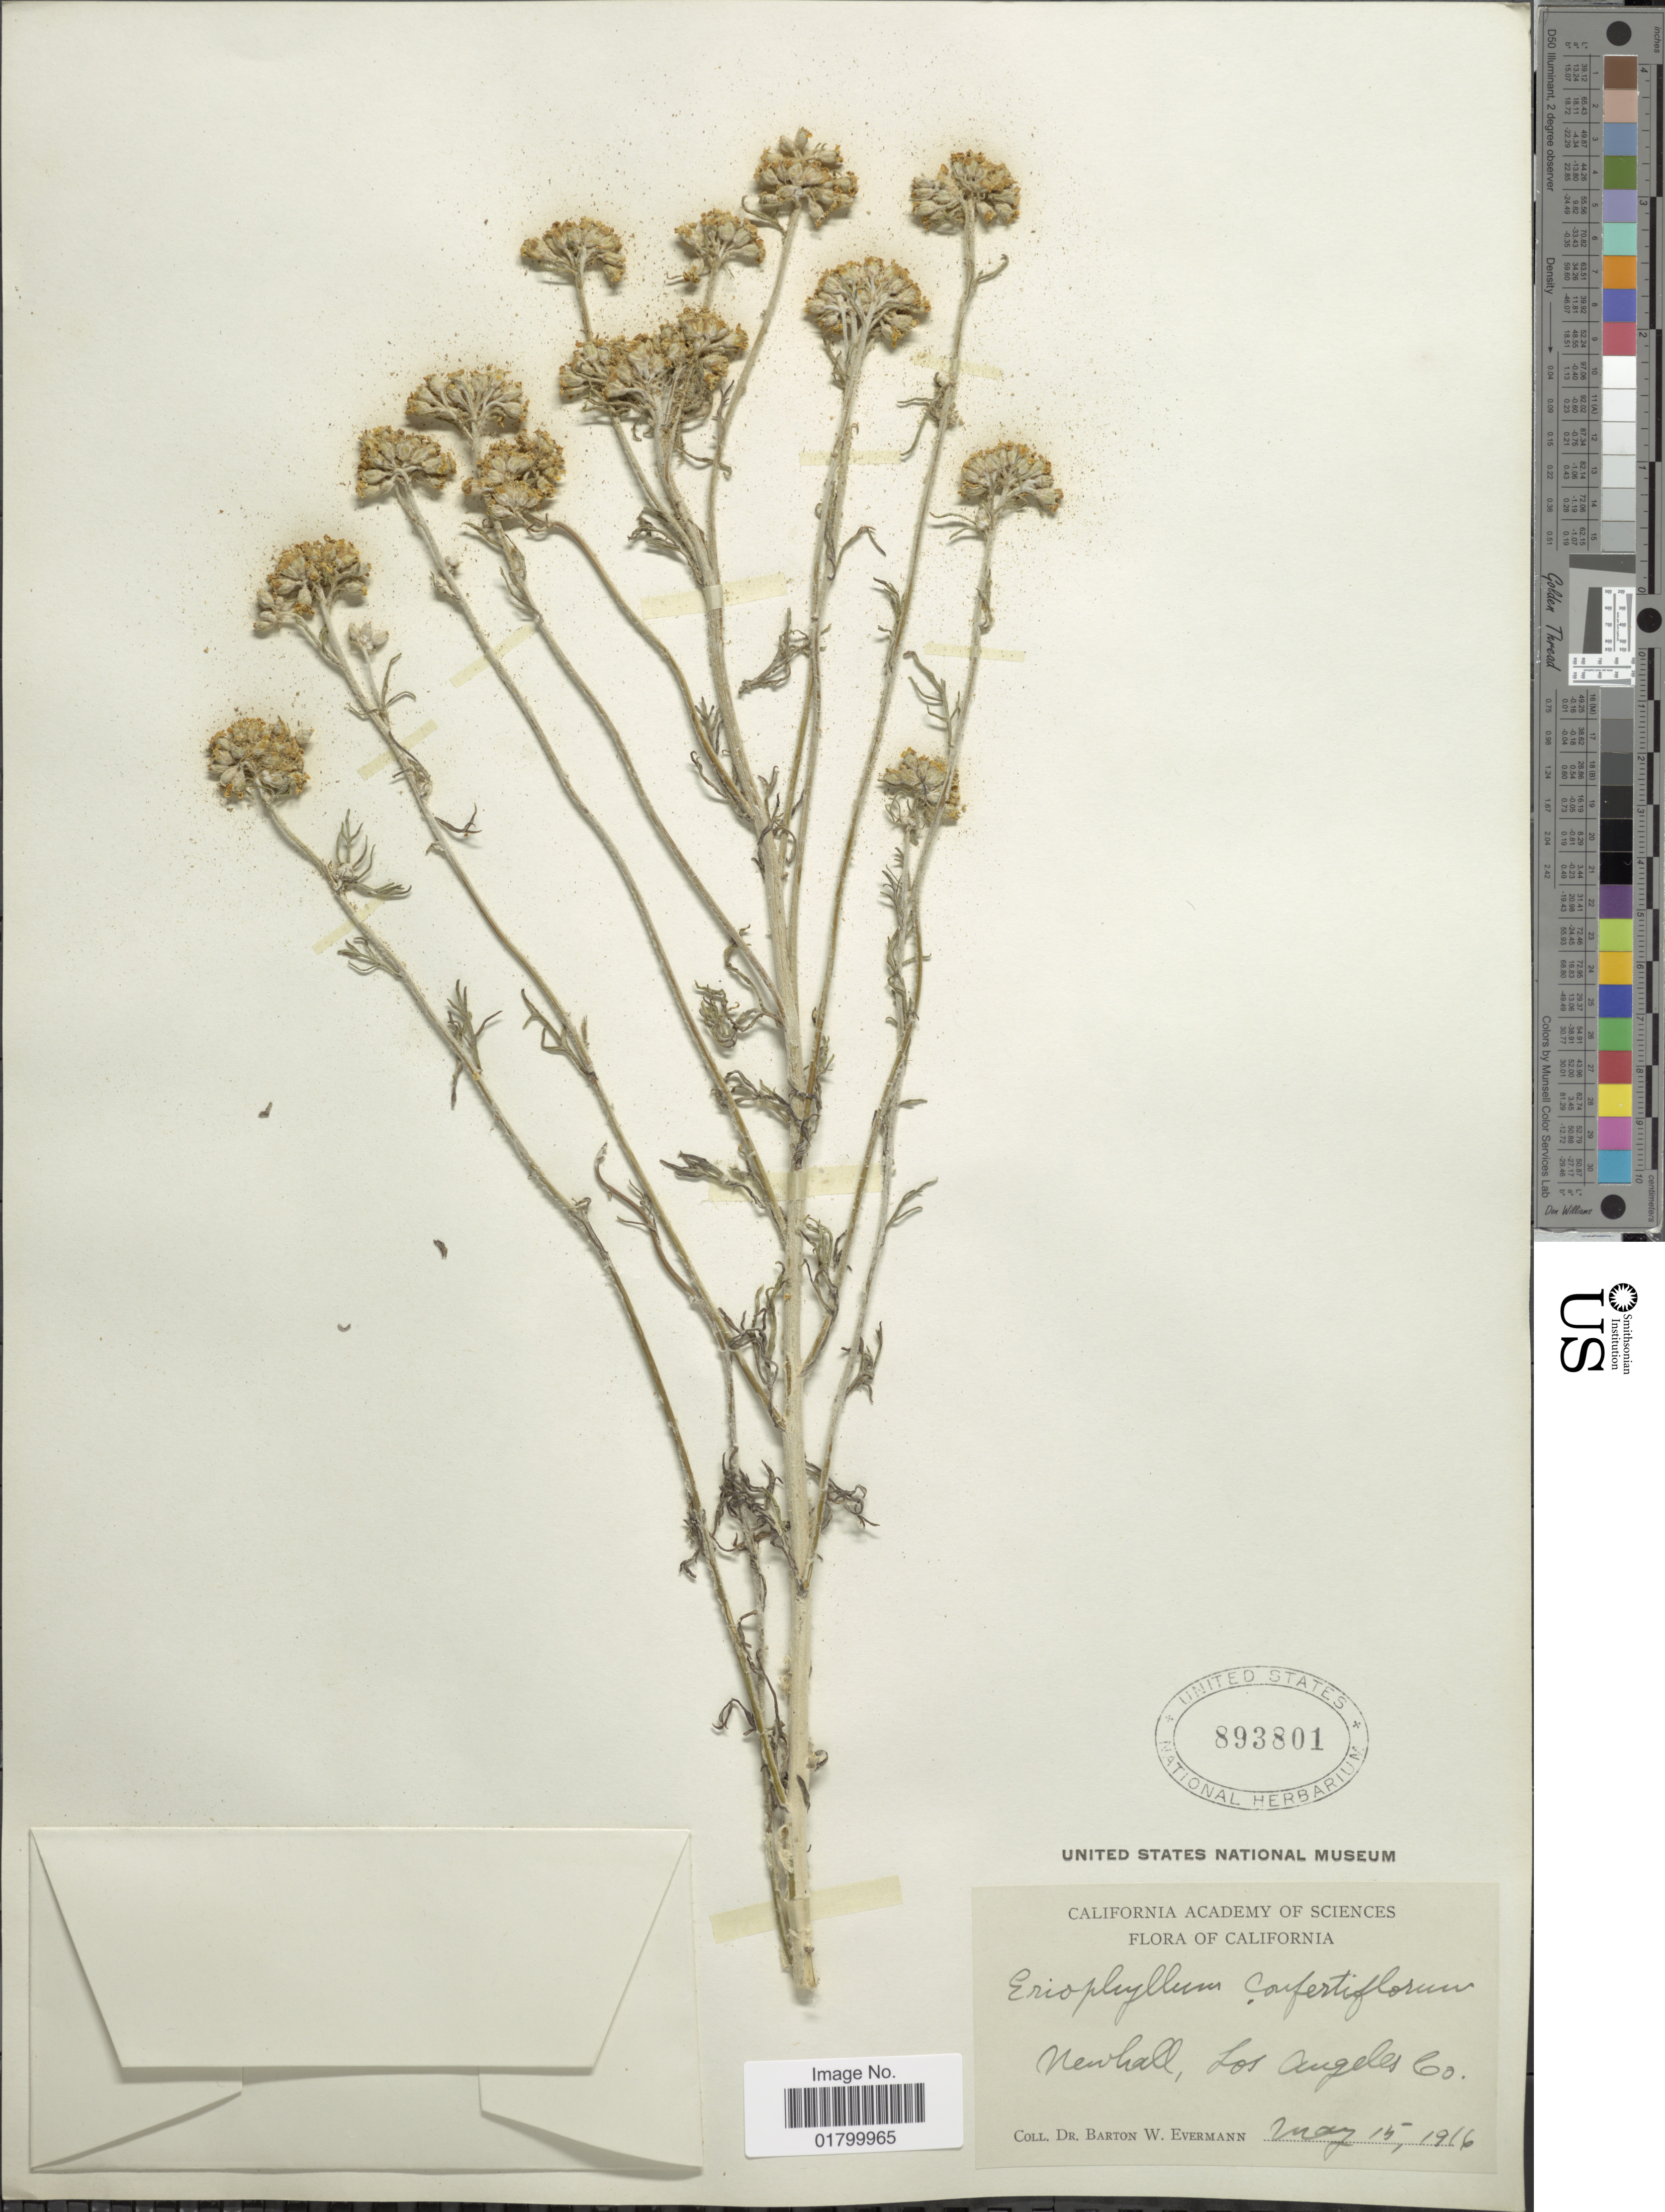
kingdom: Plantae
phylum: Tracheophyta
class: Magnoliopsida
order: Asterales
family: Asteraceae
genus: Eriophyllum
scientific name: Eriophyllum confertiflorum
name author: (DC.) A. Gray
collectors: B. W. Evermann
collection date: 1916-05-15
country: United States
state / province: California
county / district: Los Angeles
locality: Newhall, Los Angeles Co.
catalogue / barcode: US 893801